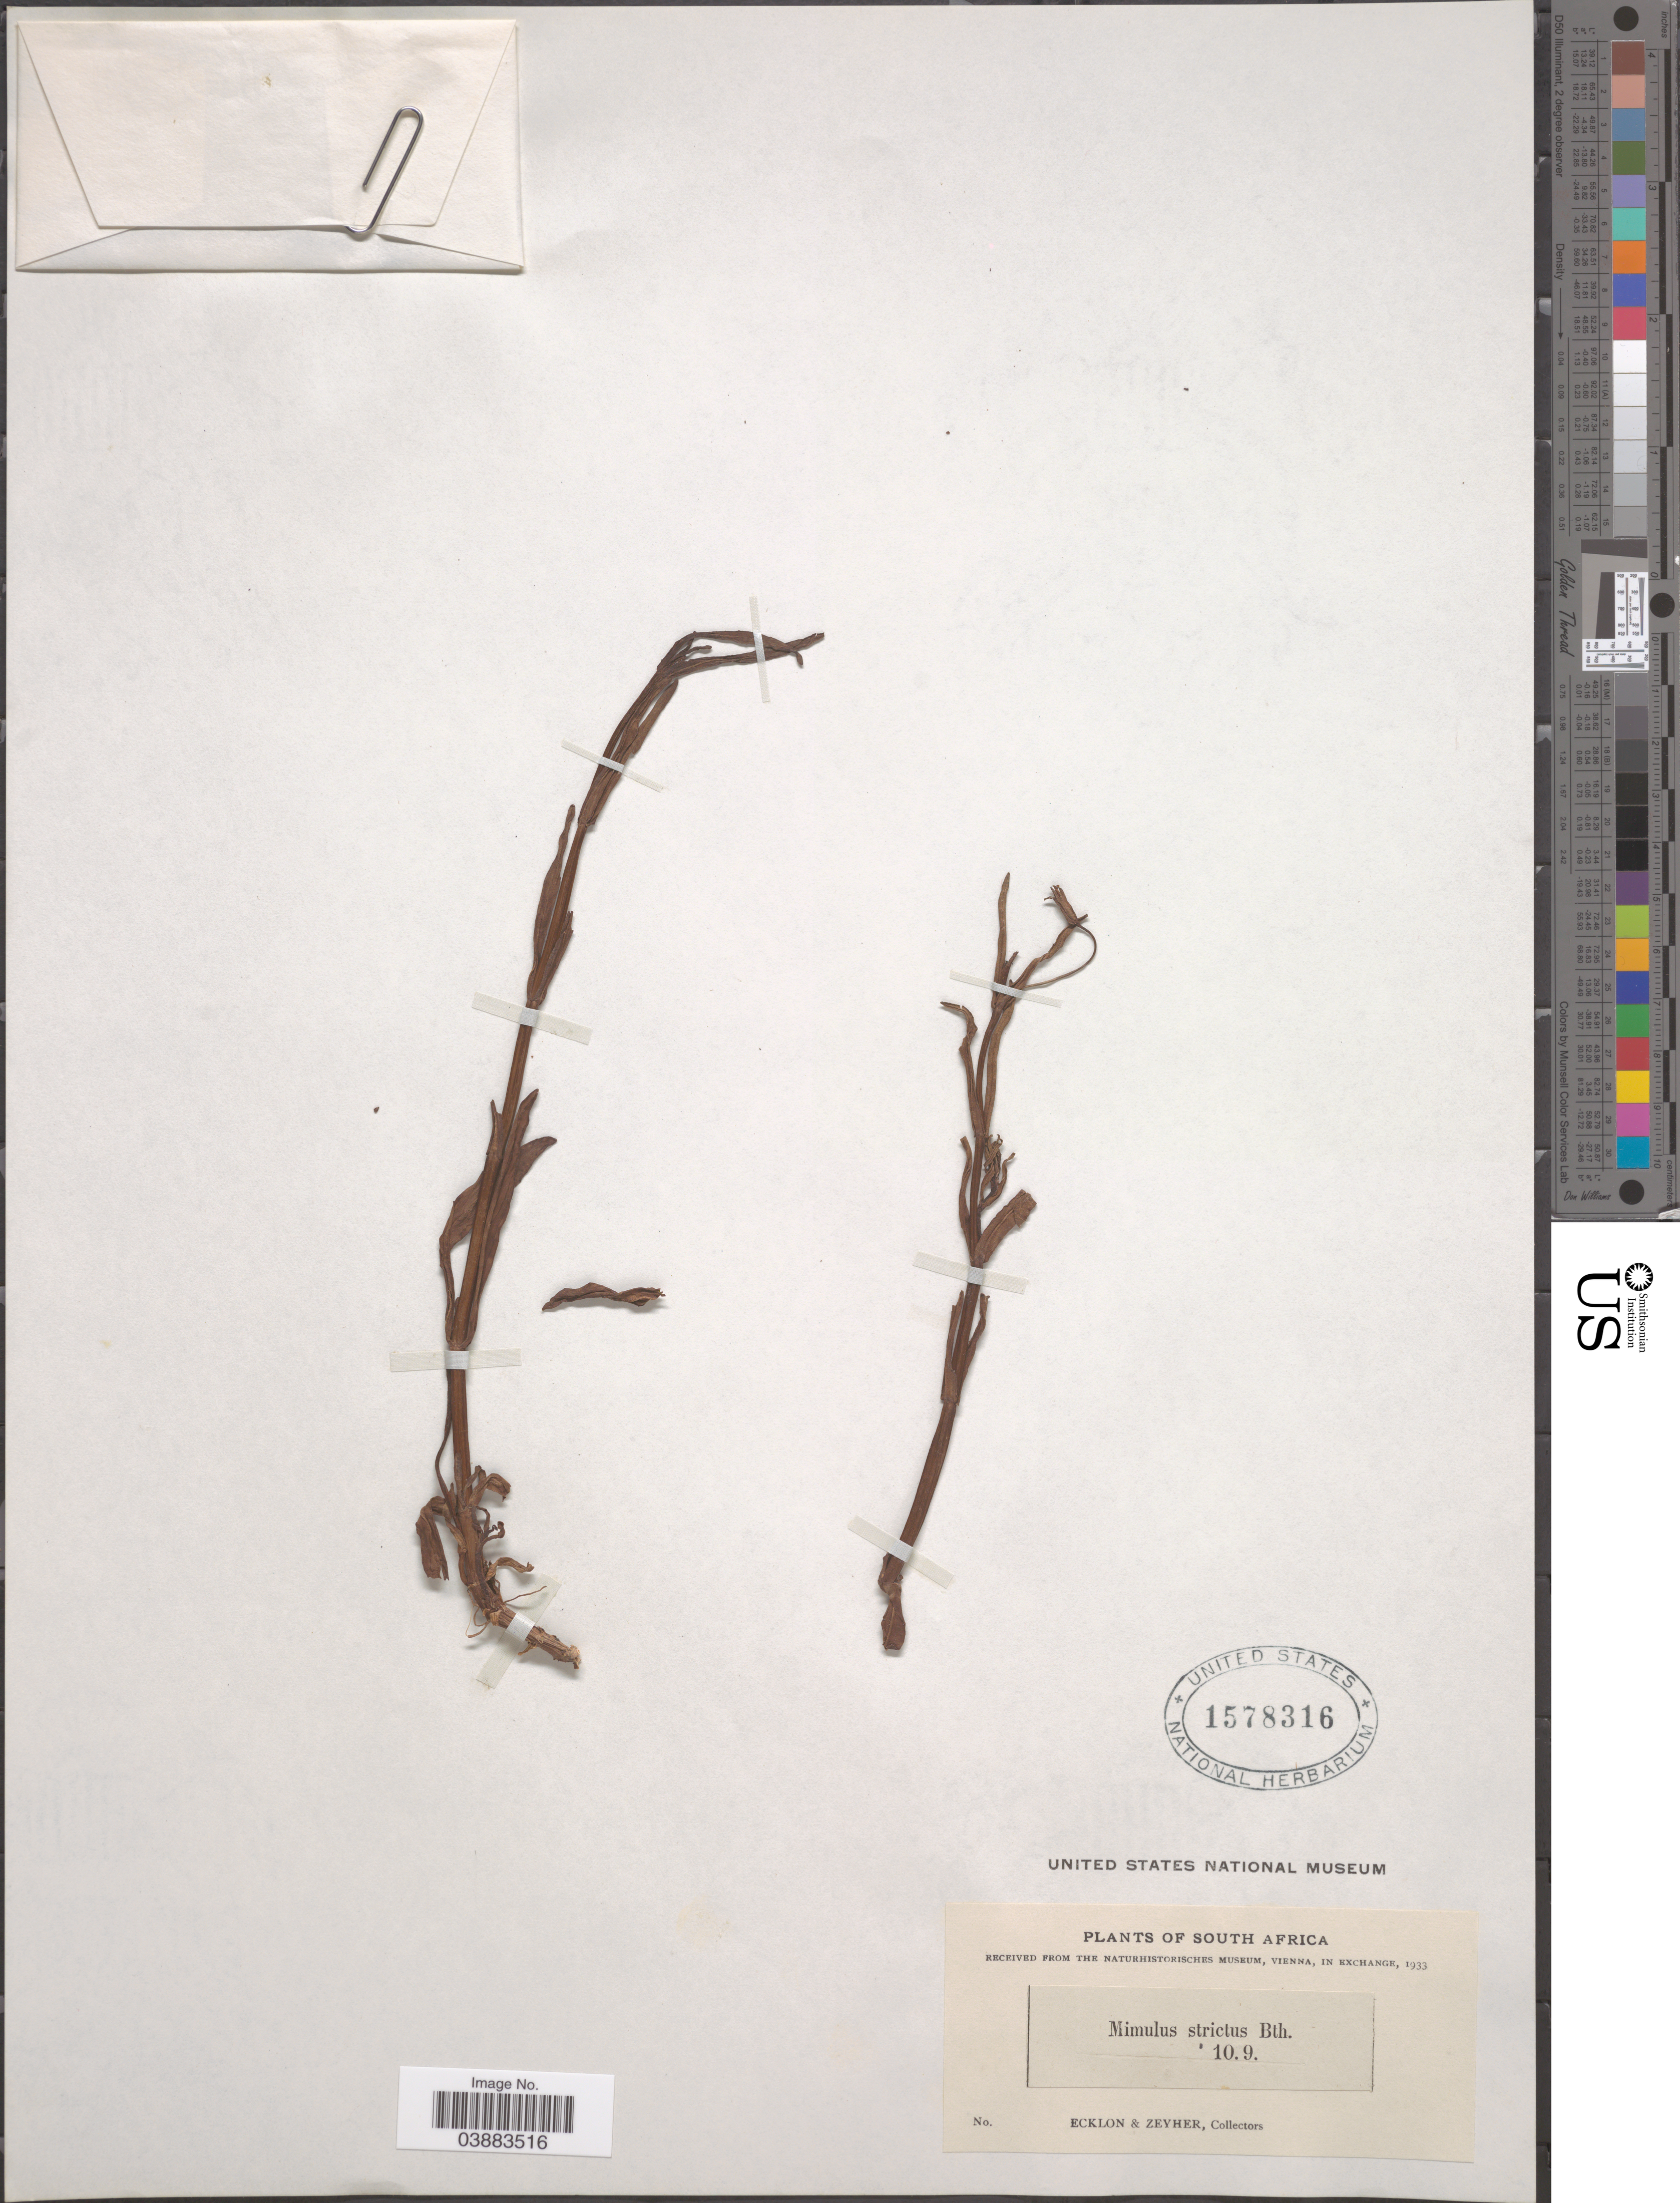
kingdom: Plantae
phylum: Tracheophyta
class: Magnoliopsida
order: Lamiales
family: Phrymaceae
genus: Mimulus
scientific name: Mimulus strictus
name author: Benth.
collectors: -. Ecklon & -. Zeyher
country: South Africa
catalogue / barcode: US 1578316